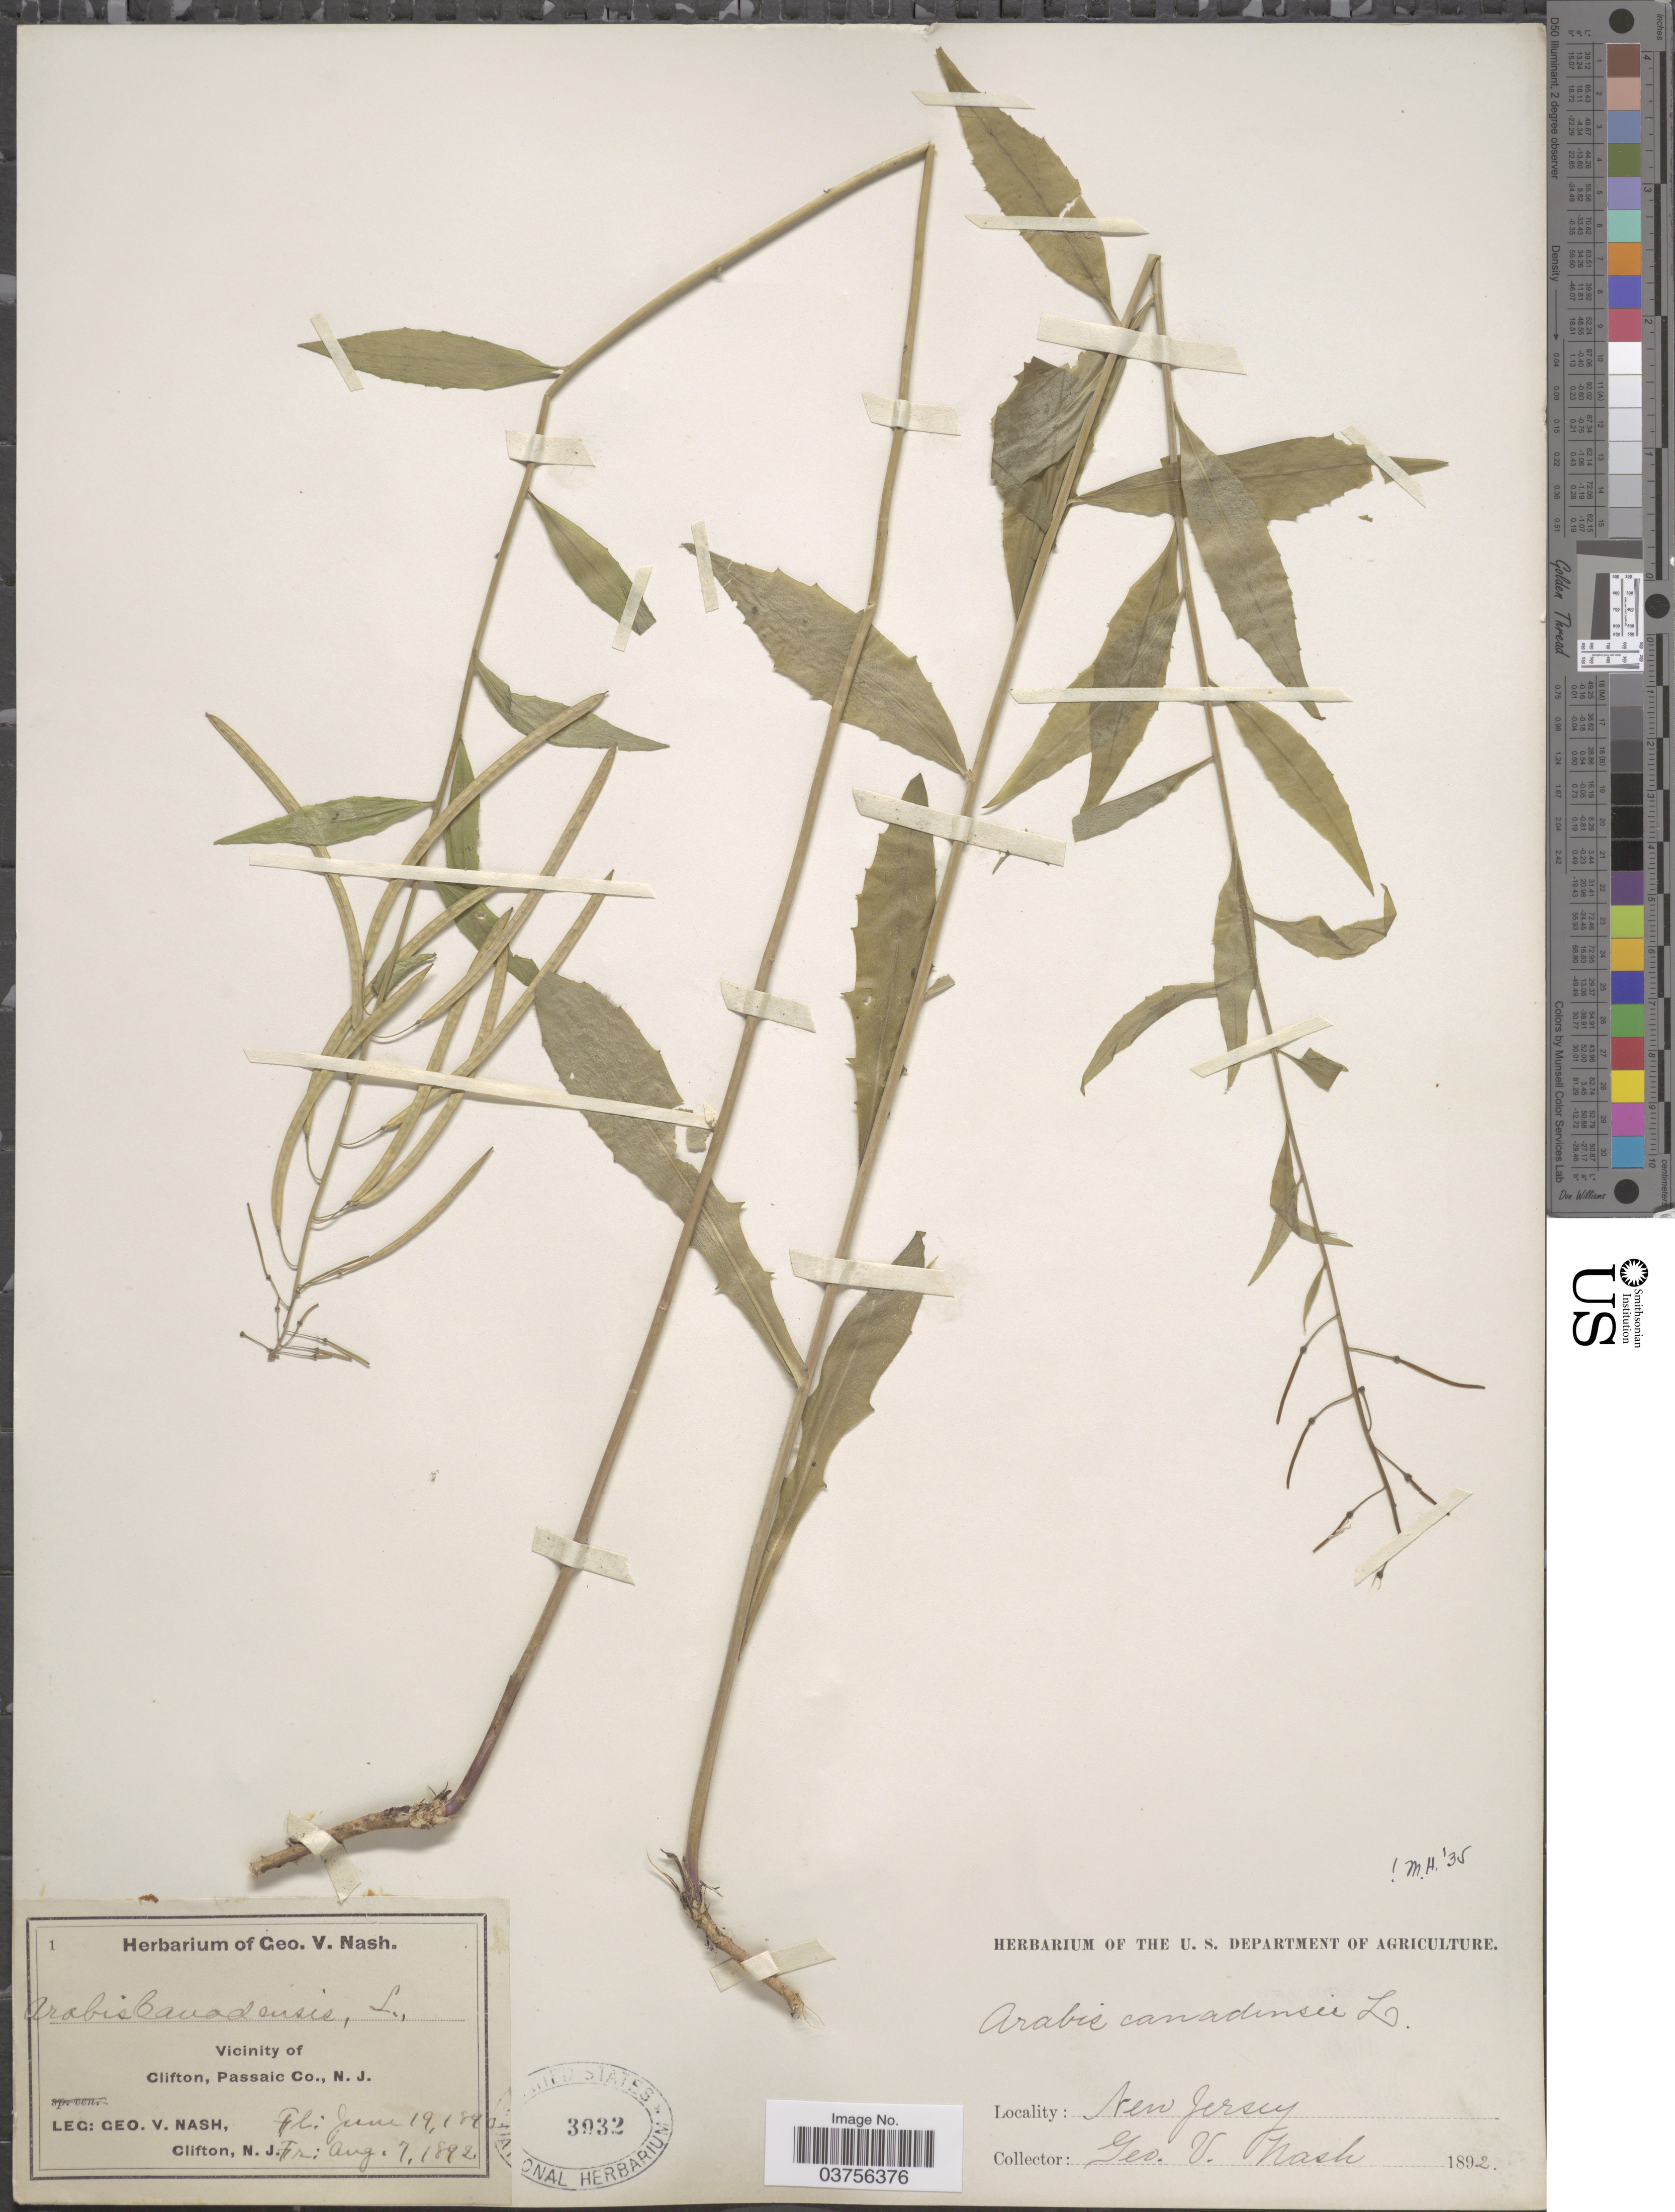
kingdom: Plantae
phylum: Tracheophyta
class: Magnoliopsida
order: Brassicales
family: Brassicaceae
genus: Arabis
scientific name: Arabis canadensis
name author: L.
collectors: G. V. Nash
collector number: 1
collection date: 1890-06-19/1892-08-07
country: United States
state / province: New Jersey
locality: Vicinity of Clifton, Passaic Co.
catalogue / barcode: US 3932